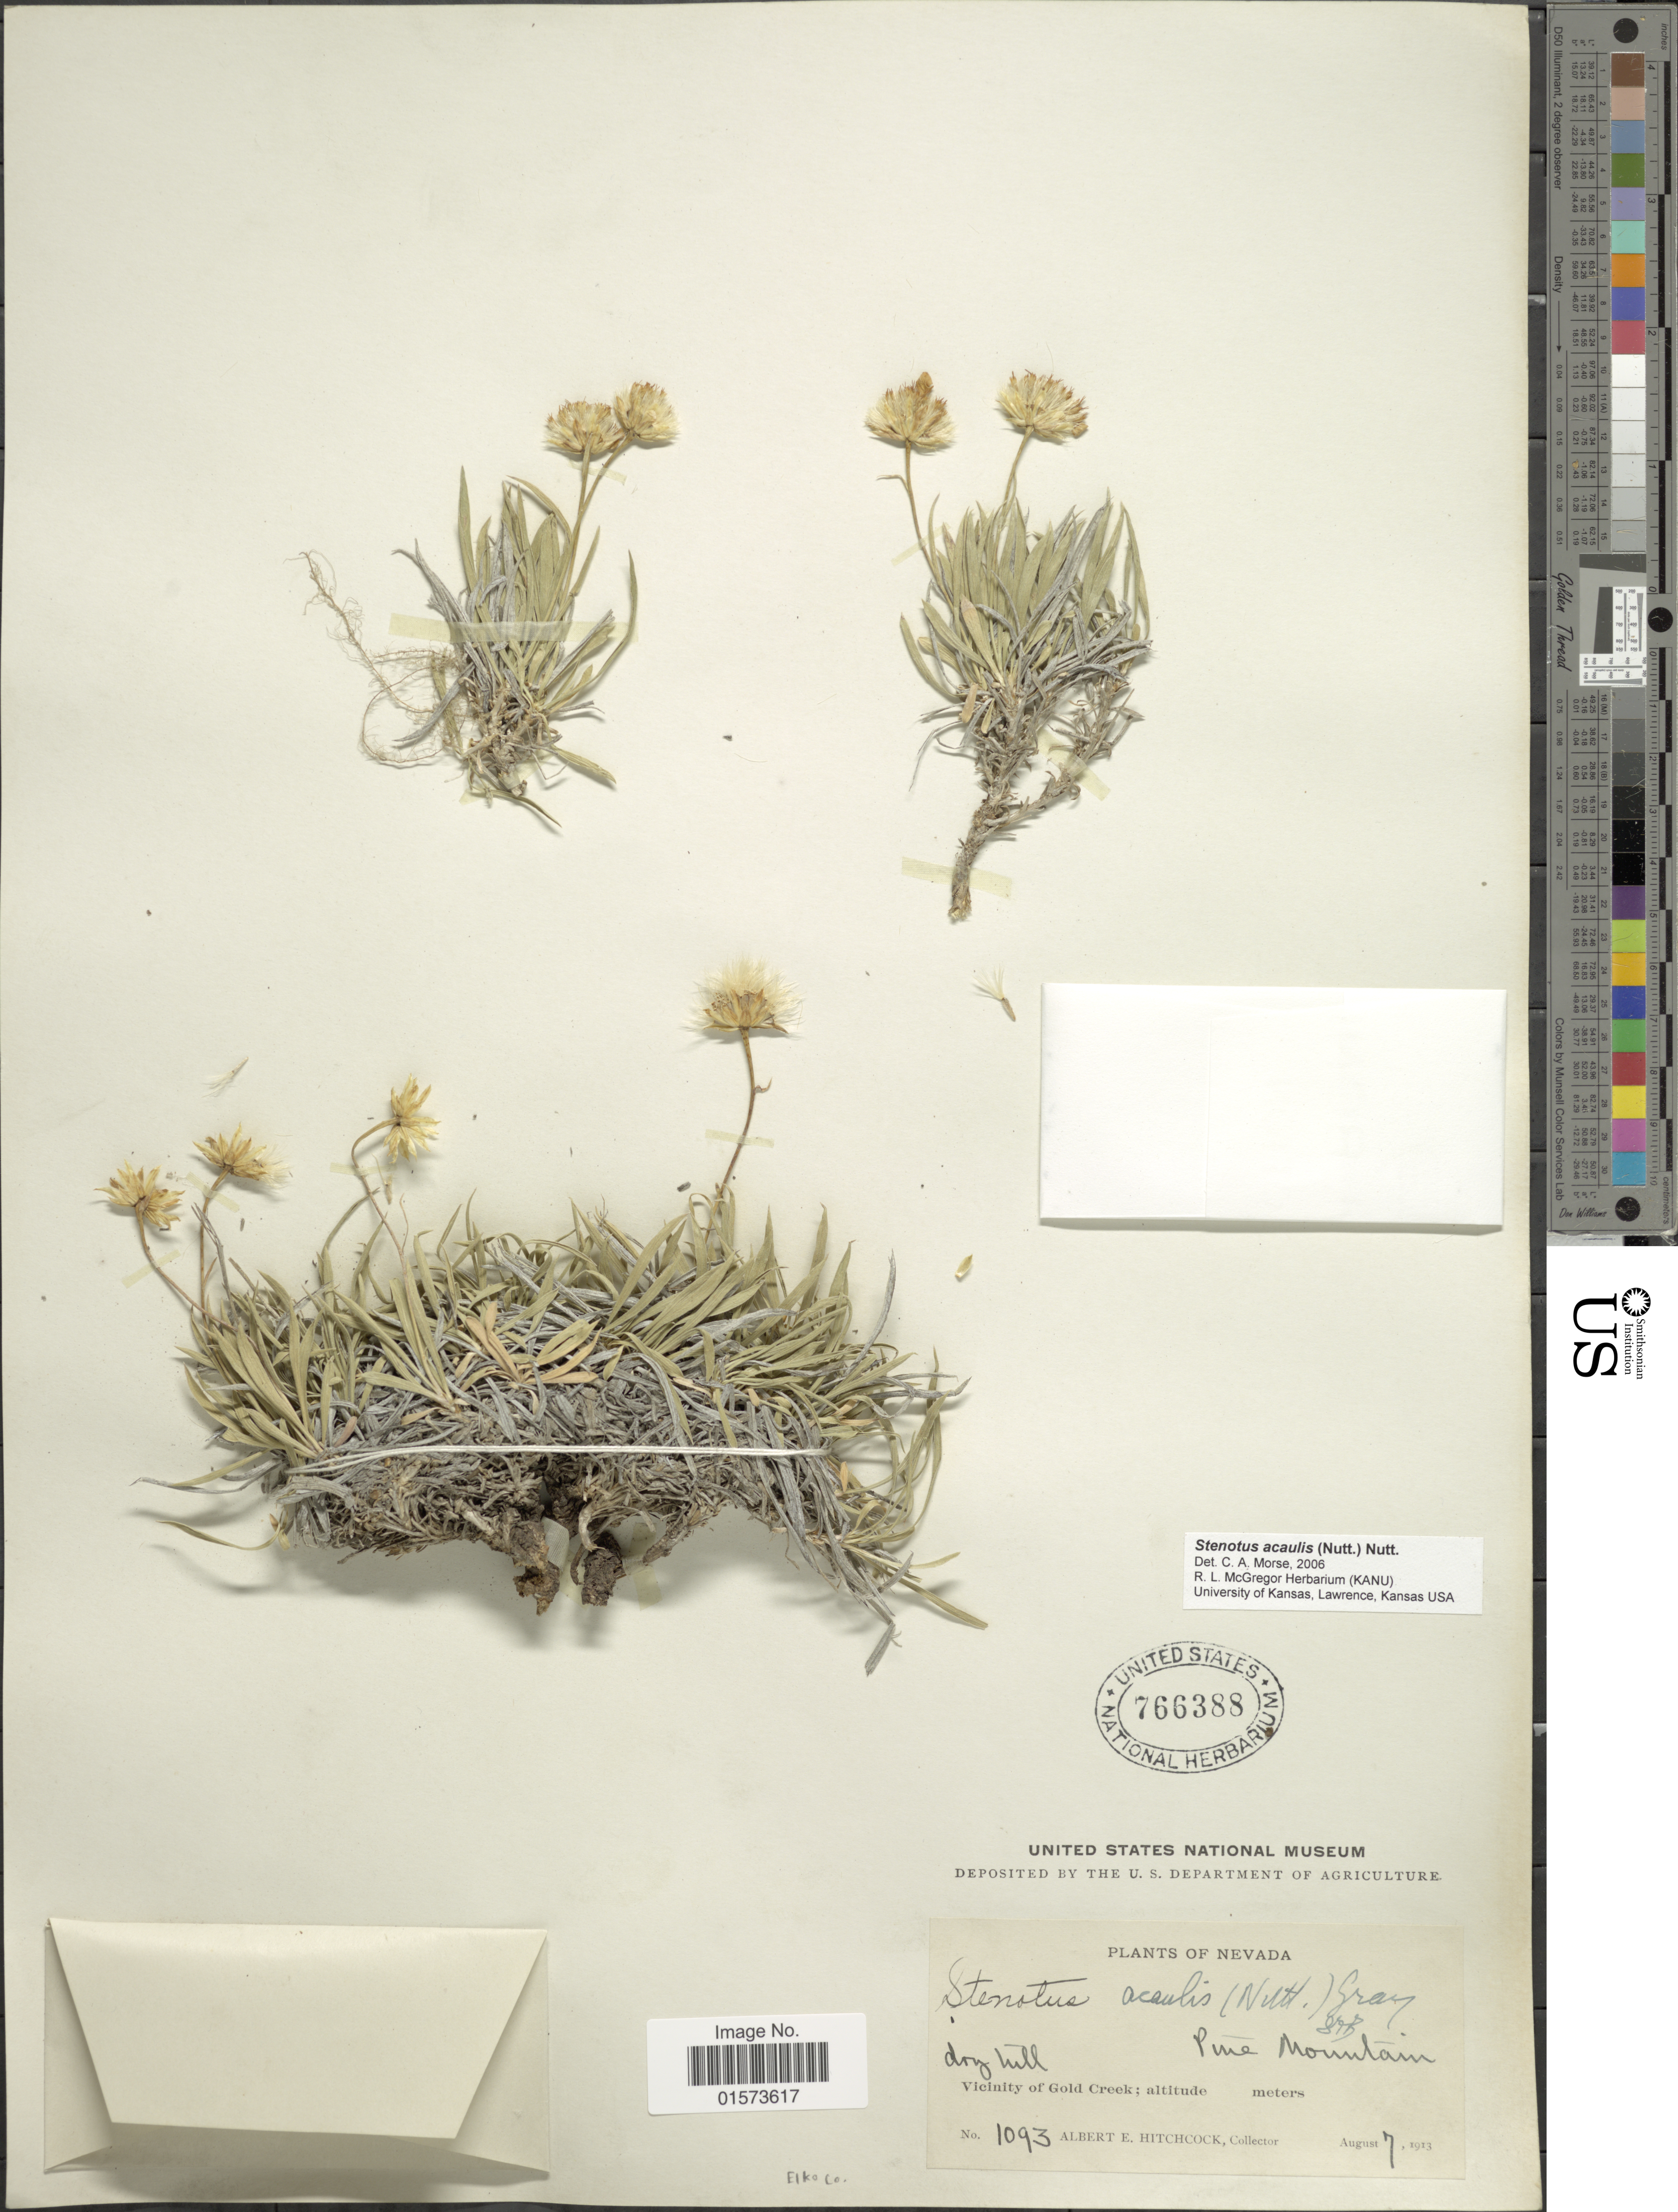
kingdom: Plantae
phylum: Tracheophyta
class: Magnoliopsida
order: Asterales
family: Asteraceae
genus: Stenotus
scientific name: Stenotus acaulis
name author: (Nutt.) Nutt.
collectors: A. Hitchcock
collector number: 1093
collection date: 1913-08-07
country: United States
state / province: Nevada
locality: Pine Mountain, dry hill, vicinity of Gold Creek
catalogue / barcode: US 766388